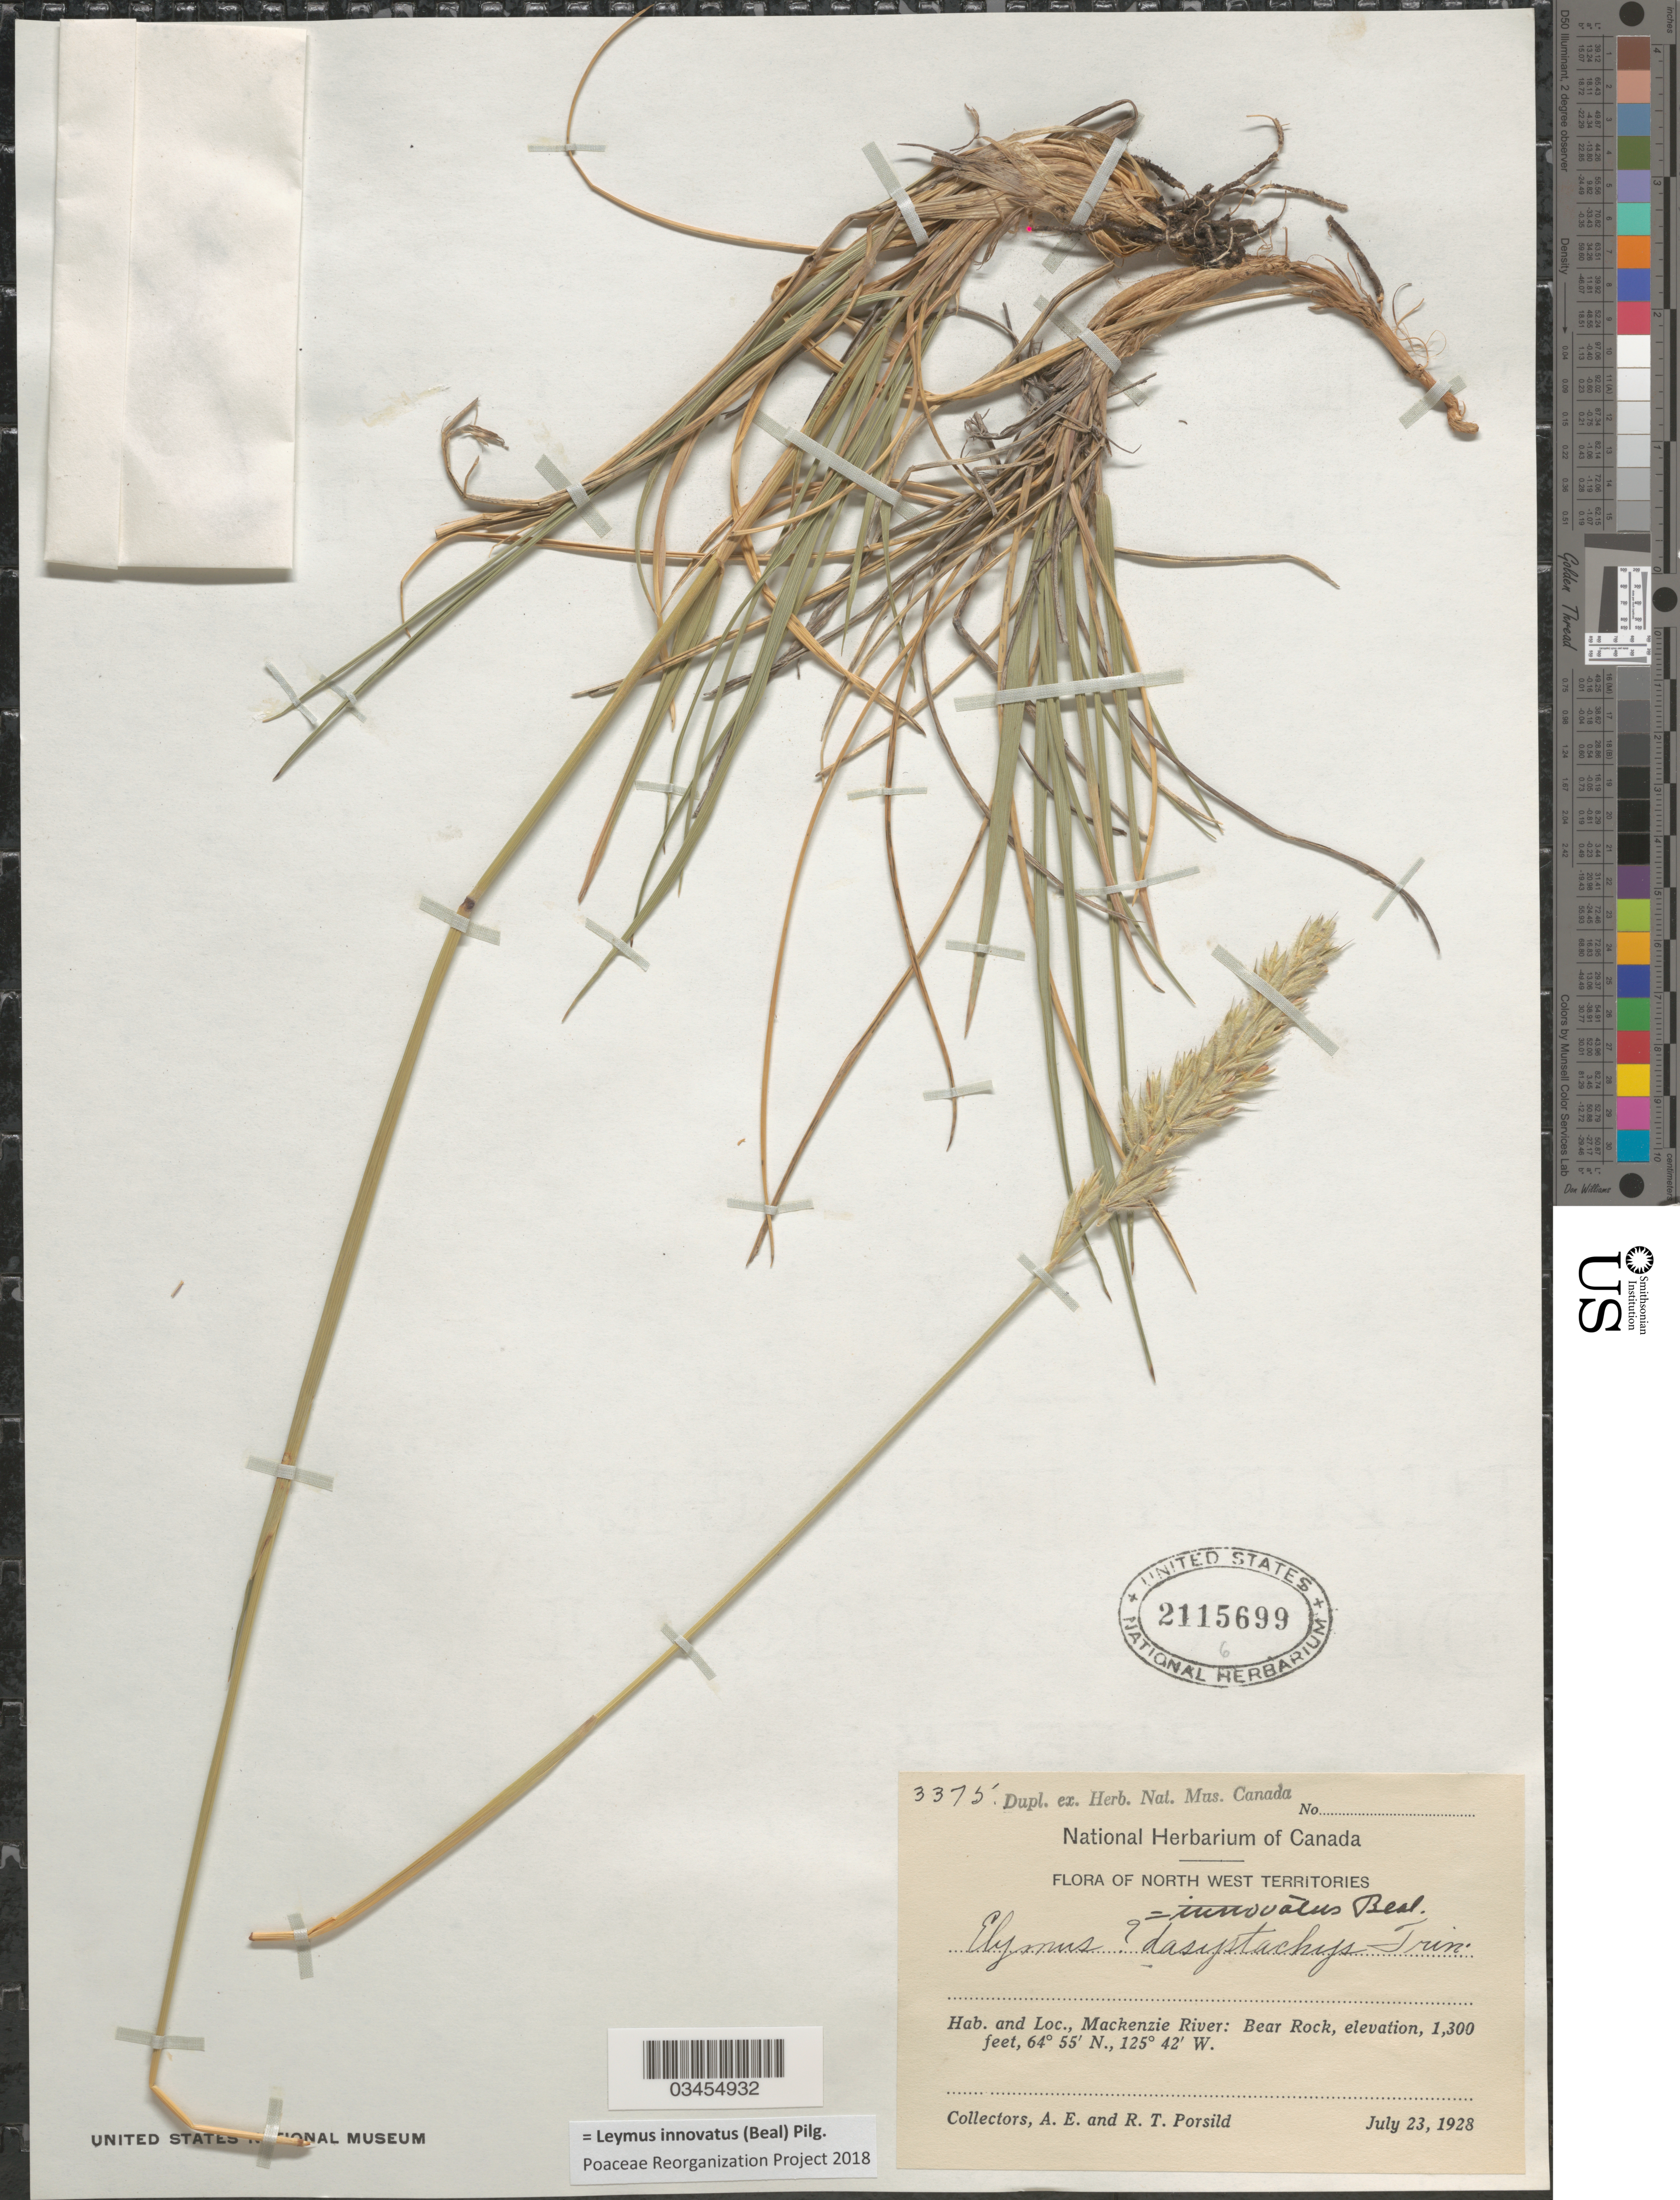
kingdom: Plantae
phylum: Tracheophyta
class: Liliopsida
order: Poales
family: Poaceae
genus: Leymus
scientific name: Leymus innovatus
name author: (W.J. Beal) Pilg.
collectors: A. E. Porsild & R. T. Porsild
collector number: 3375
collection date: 1928-07-23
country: Canada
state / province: Northwest Territories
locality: North West Territories. Mackenzie River: Bear Rock.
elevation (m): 396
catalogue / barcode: US 2115699